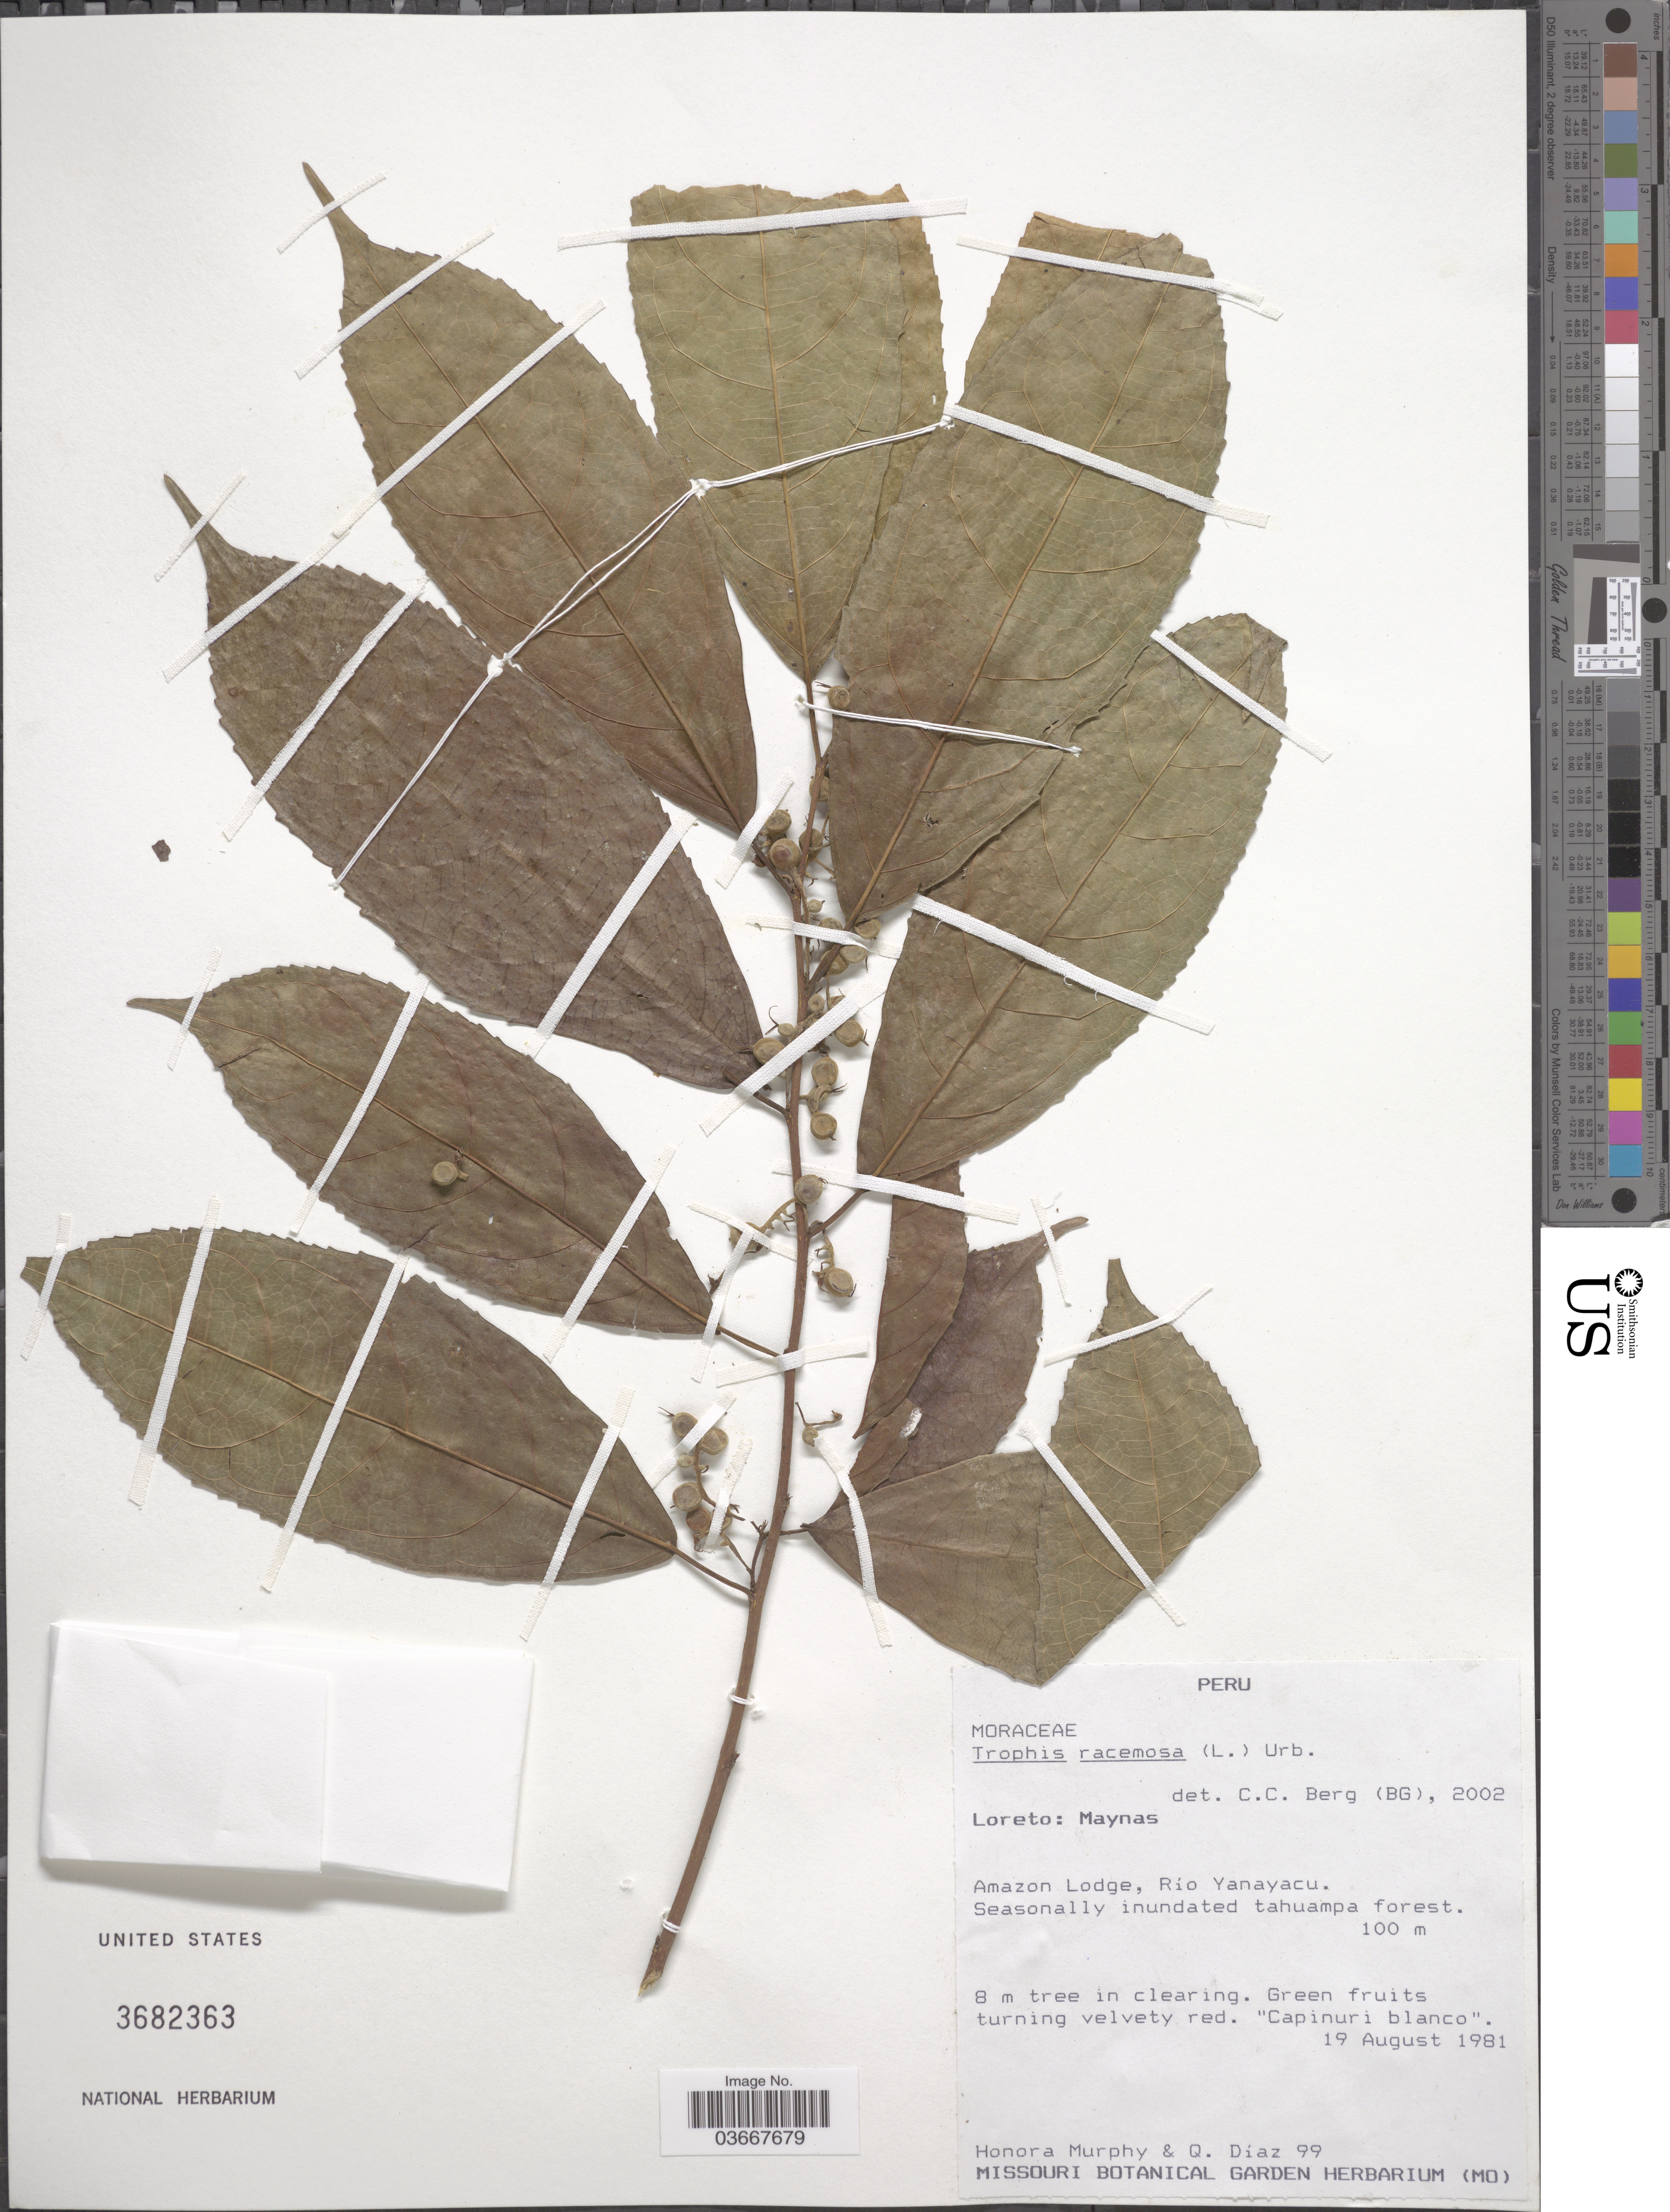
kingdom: Plantae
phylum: Tracheophyta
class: Magnoliopsida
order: Rosales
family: Moraceae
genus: Trophis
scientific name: Trophis racemosa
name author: (L.) Urb.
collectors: H. Murphy & Q. Díaz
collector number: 99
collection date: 1981-08-19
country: Peru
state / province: Loreto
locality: Maynas. Amazon Lode, Rio Yanayacu.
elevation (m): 100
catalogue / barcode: US 3682363